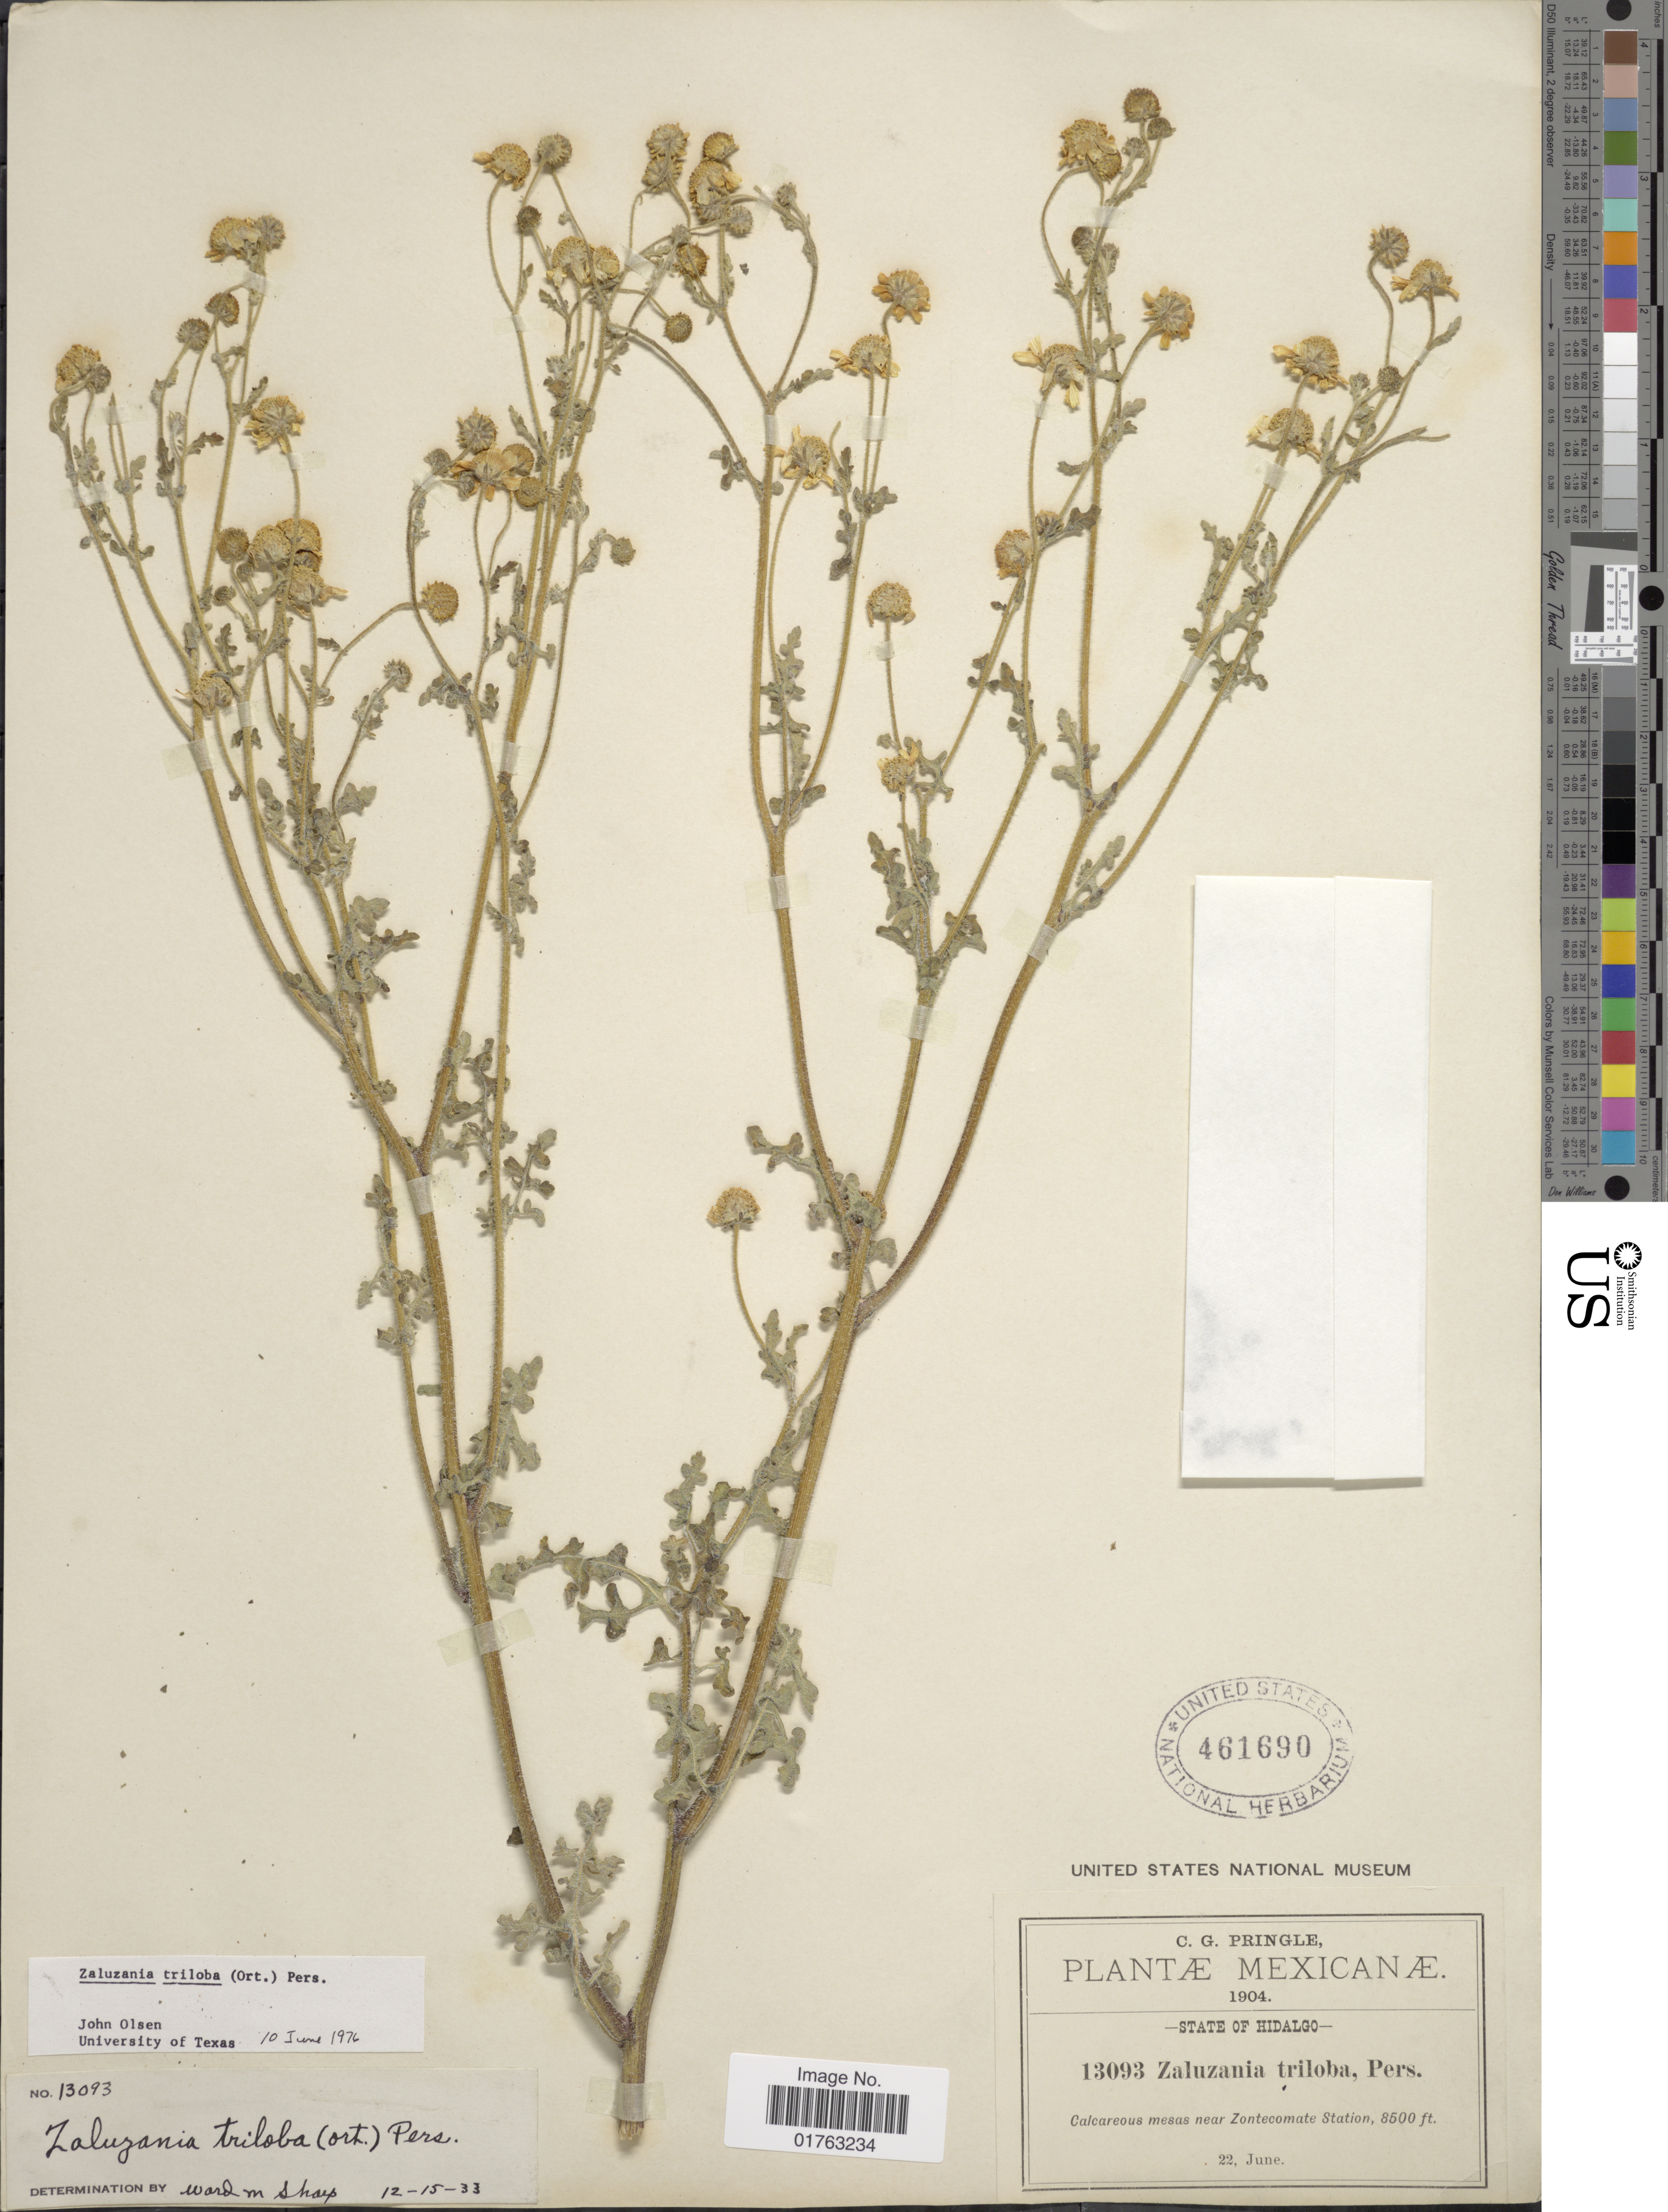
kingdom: Plantae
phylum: Tracheophyta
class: Magnoliopsida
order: Asterales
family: Asteraceae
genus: Zaluzania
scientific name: Zaluzania triloba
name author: (Ortega) Pers.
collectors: C. G. Pringle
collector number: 13093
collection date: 1904-06-22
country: Mexico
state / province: Hidalgo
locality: Near Zontecomate Station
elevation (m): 2591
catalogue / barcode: US 461690